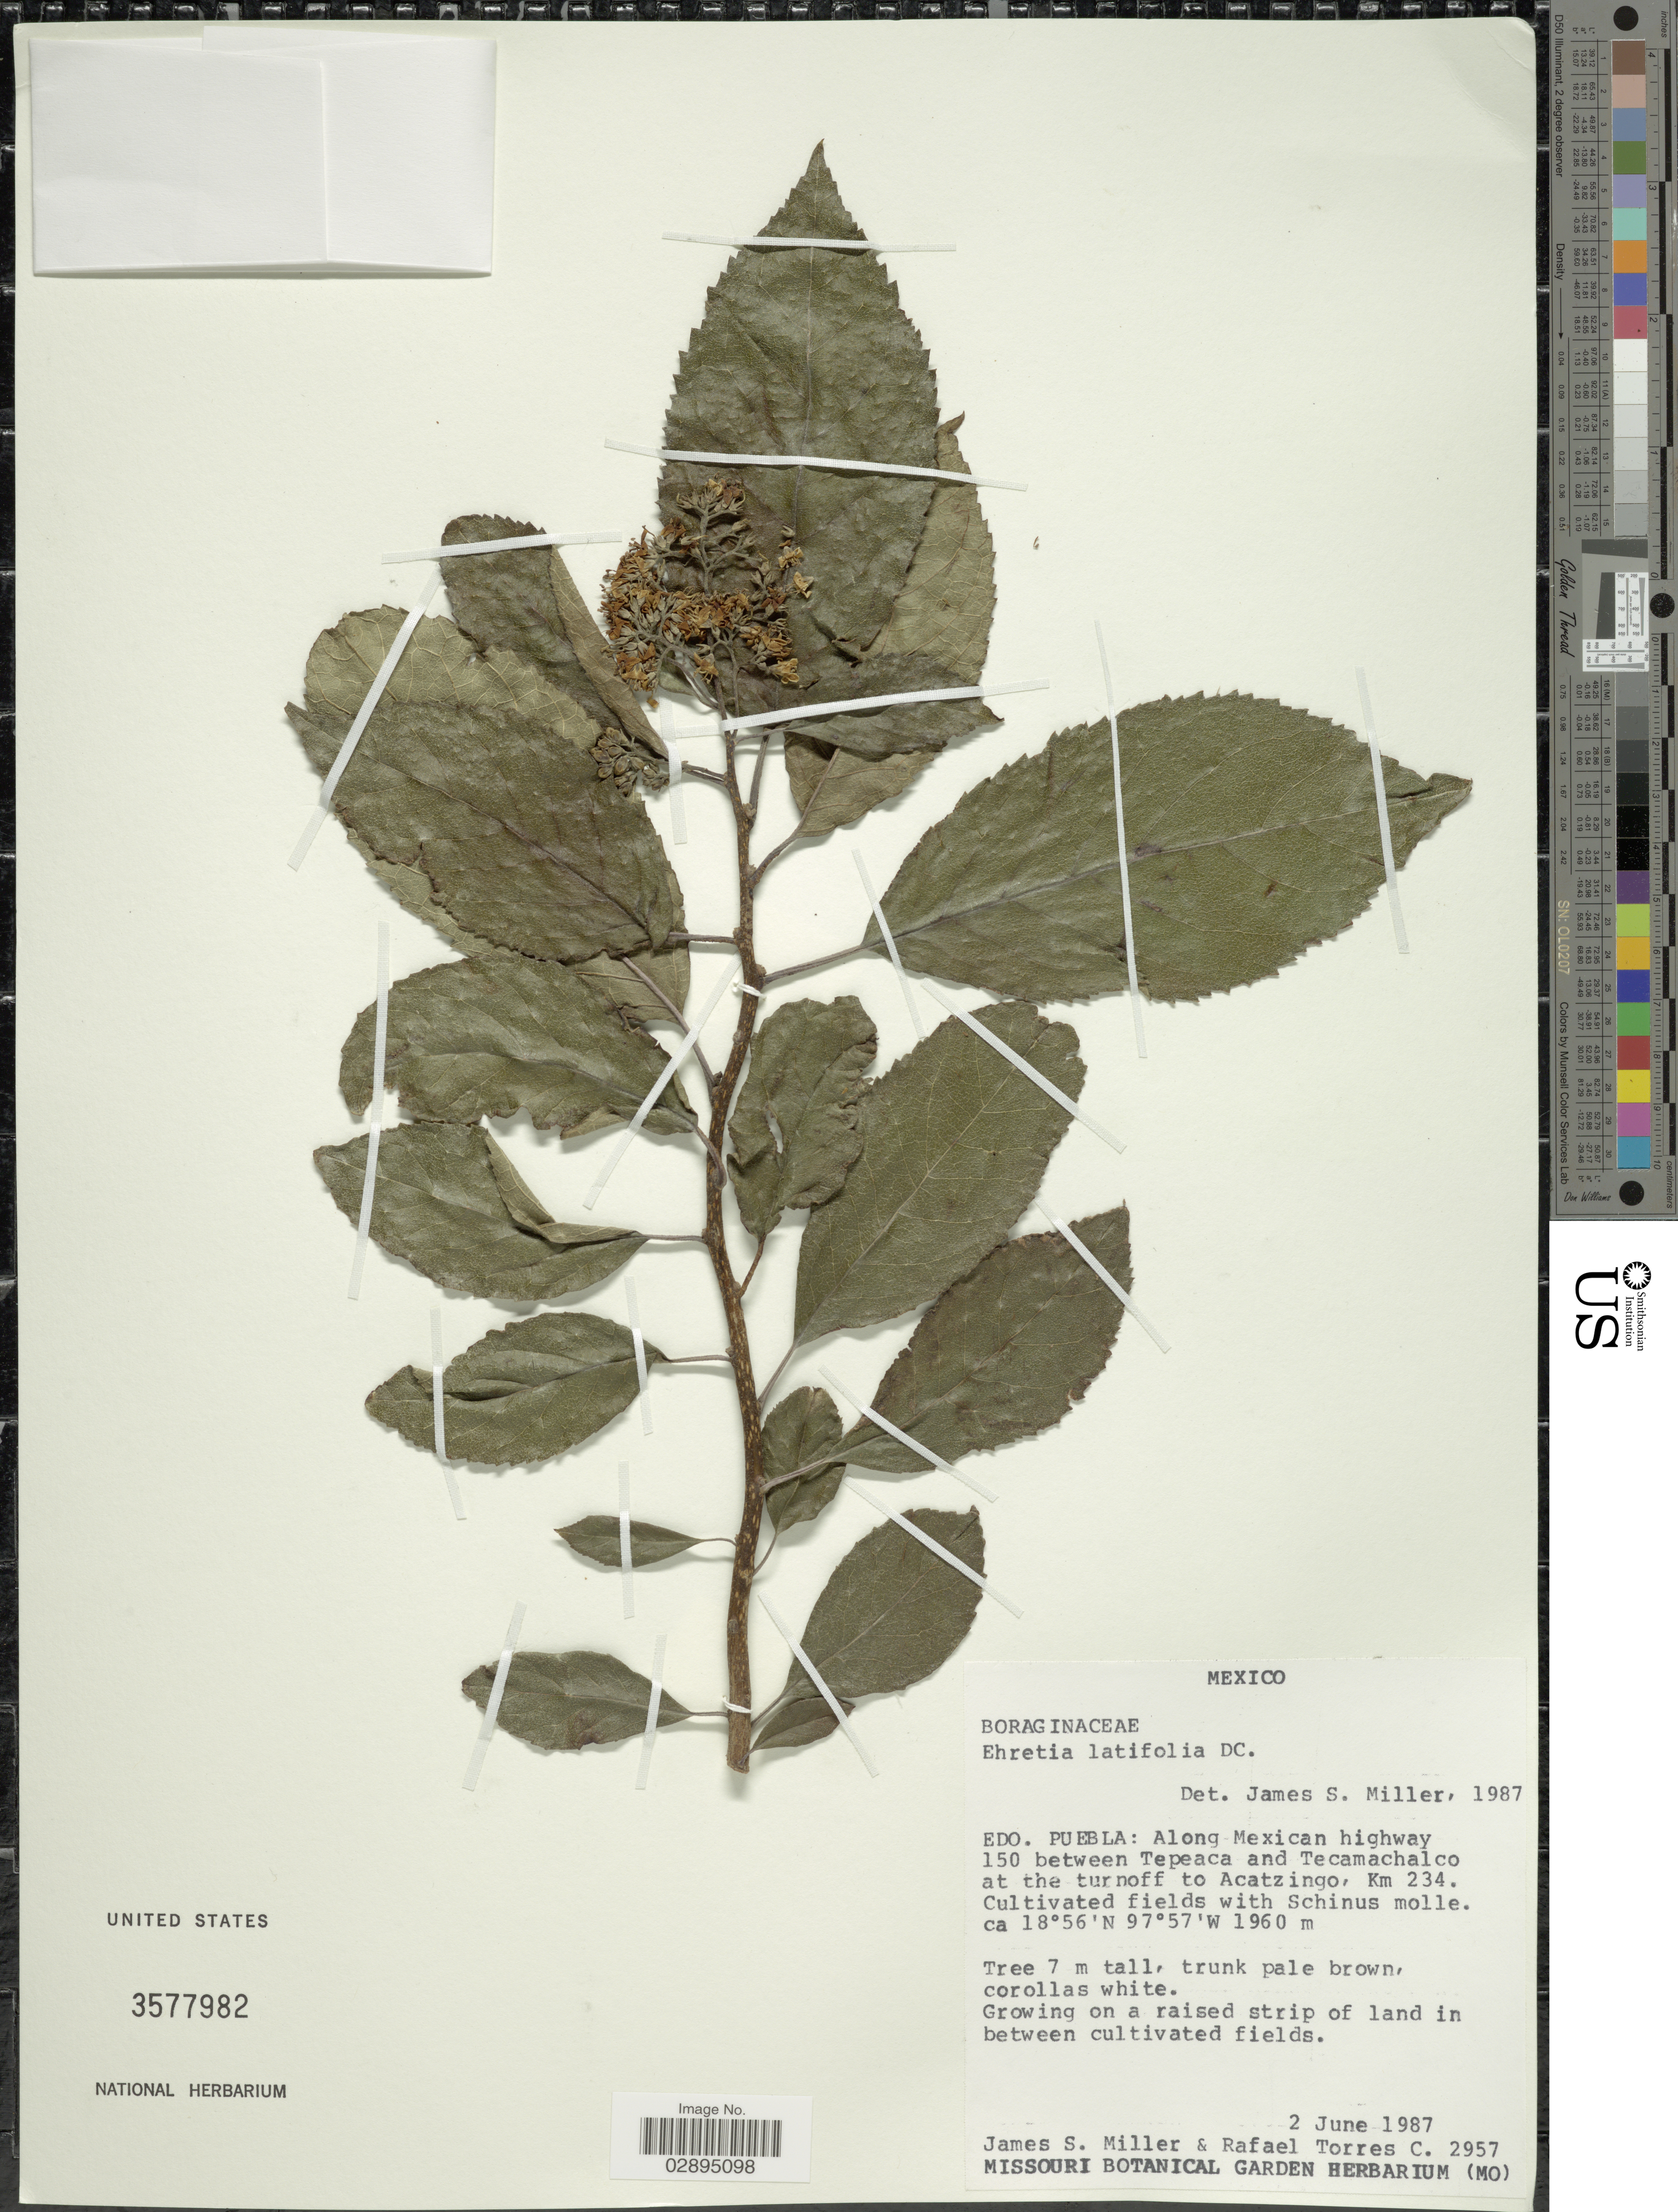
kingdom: Plantae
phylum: Tracheophyta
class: Magnoliopsida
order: Boraginales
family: Ehretiaceae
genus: Ehretia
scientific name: Ehretia latifolia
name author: DC.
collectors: J. S. Miller & R. Torres C.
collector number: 2957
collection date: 1987-06-02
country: Mexico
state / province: Puebla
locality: Edo. Puebla: Along Mexican highway 150 between Tepeaca and Tecamachalco at the turnoff to Acatzingo, Km 234. Cultivated fields with Schinus molle.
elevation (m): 1960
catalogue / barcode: US 3577982